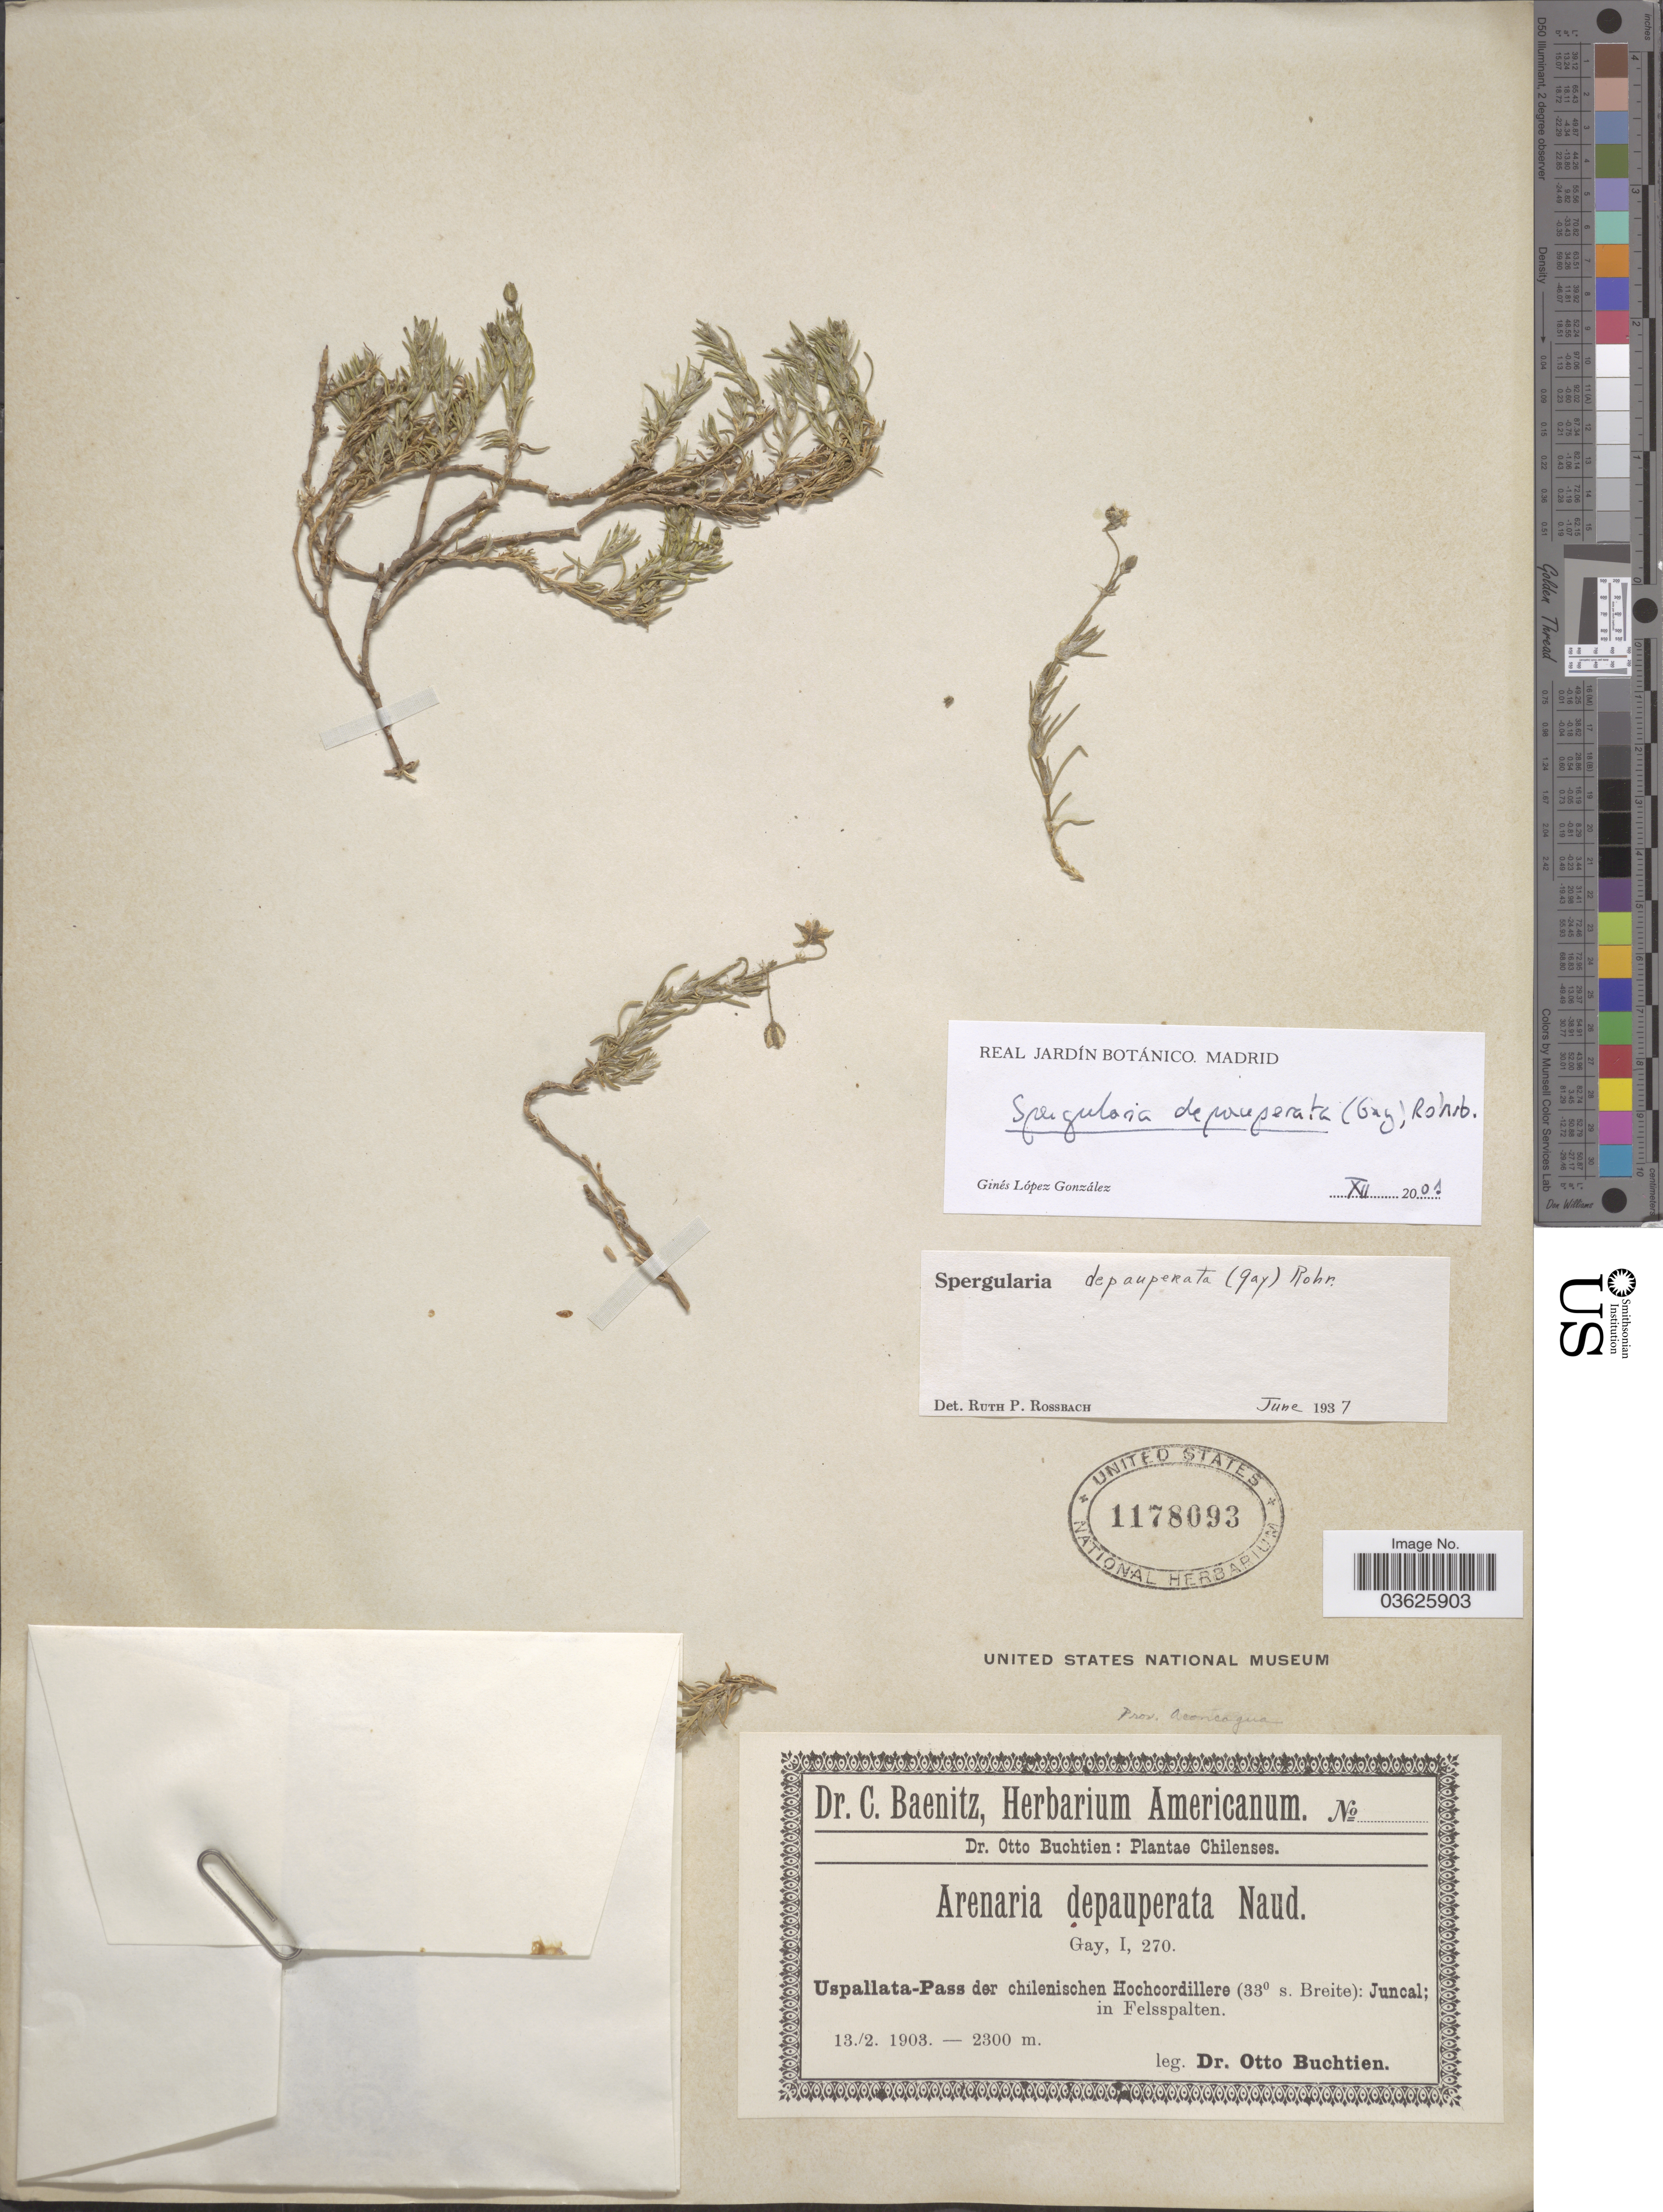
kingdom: Plantae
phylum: Tracheophyta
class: Magnoliopsida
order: Caryophyllales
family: Caryophyllaceae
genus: Spergularia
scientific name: Spergularia depauperata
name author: (Naudin) Rohrb.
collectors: O. Buchtien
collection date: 1903-02-13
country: Chile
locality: Uspallata-Pass der chilenischen Hochcordillere (33° s. Breite): Juncal. Prov. Aconcagua.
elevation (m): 2300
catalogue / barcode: US 1178093